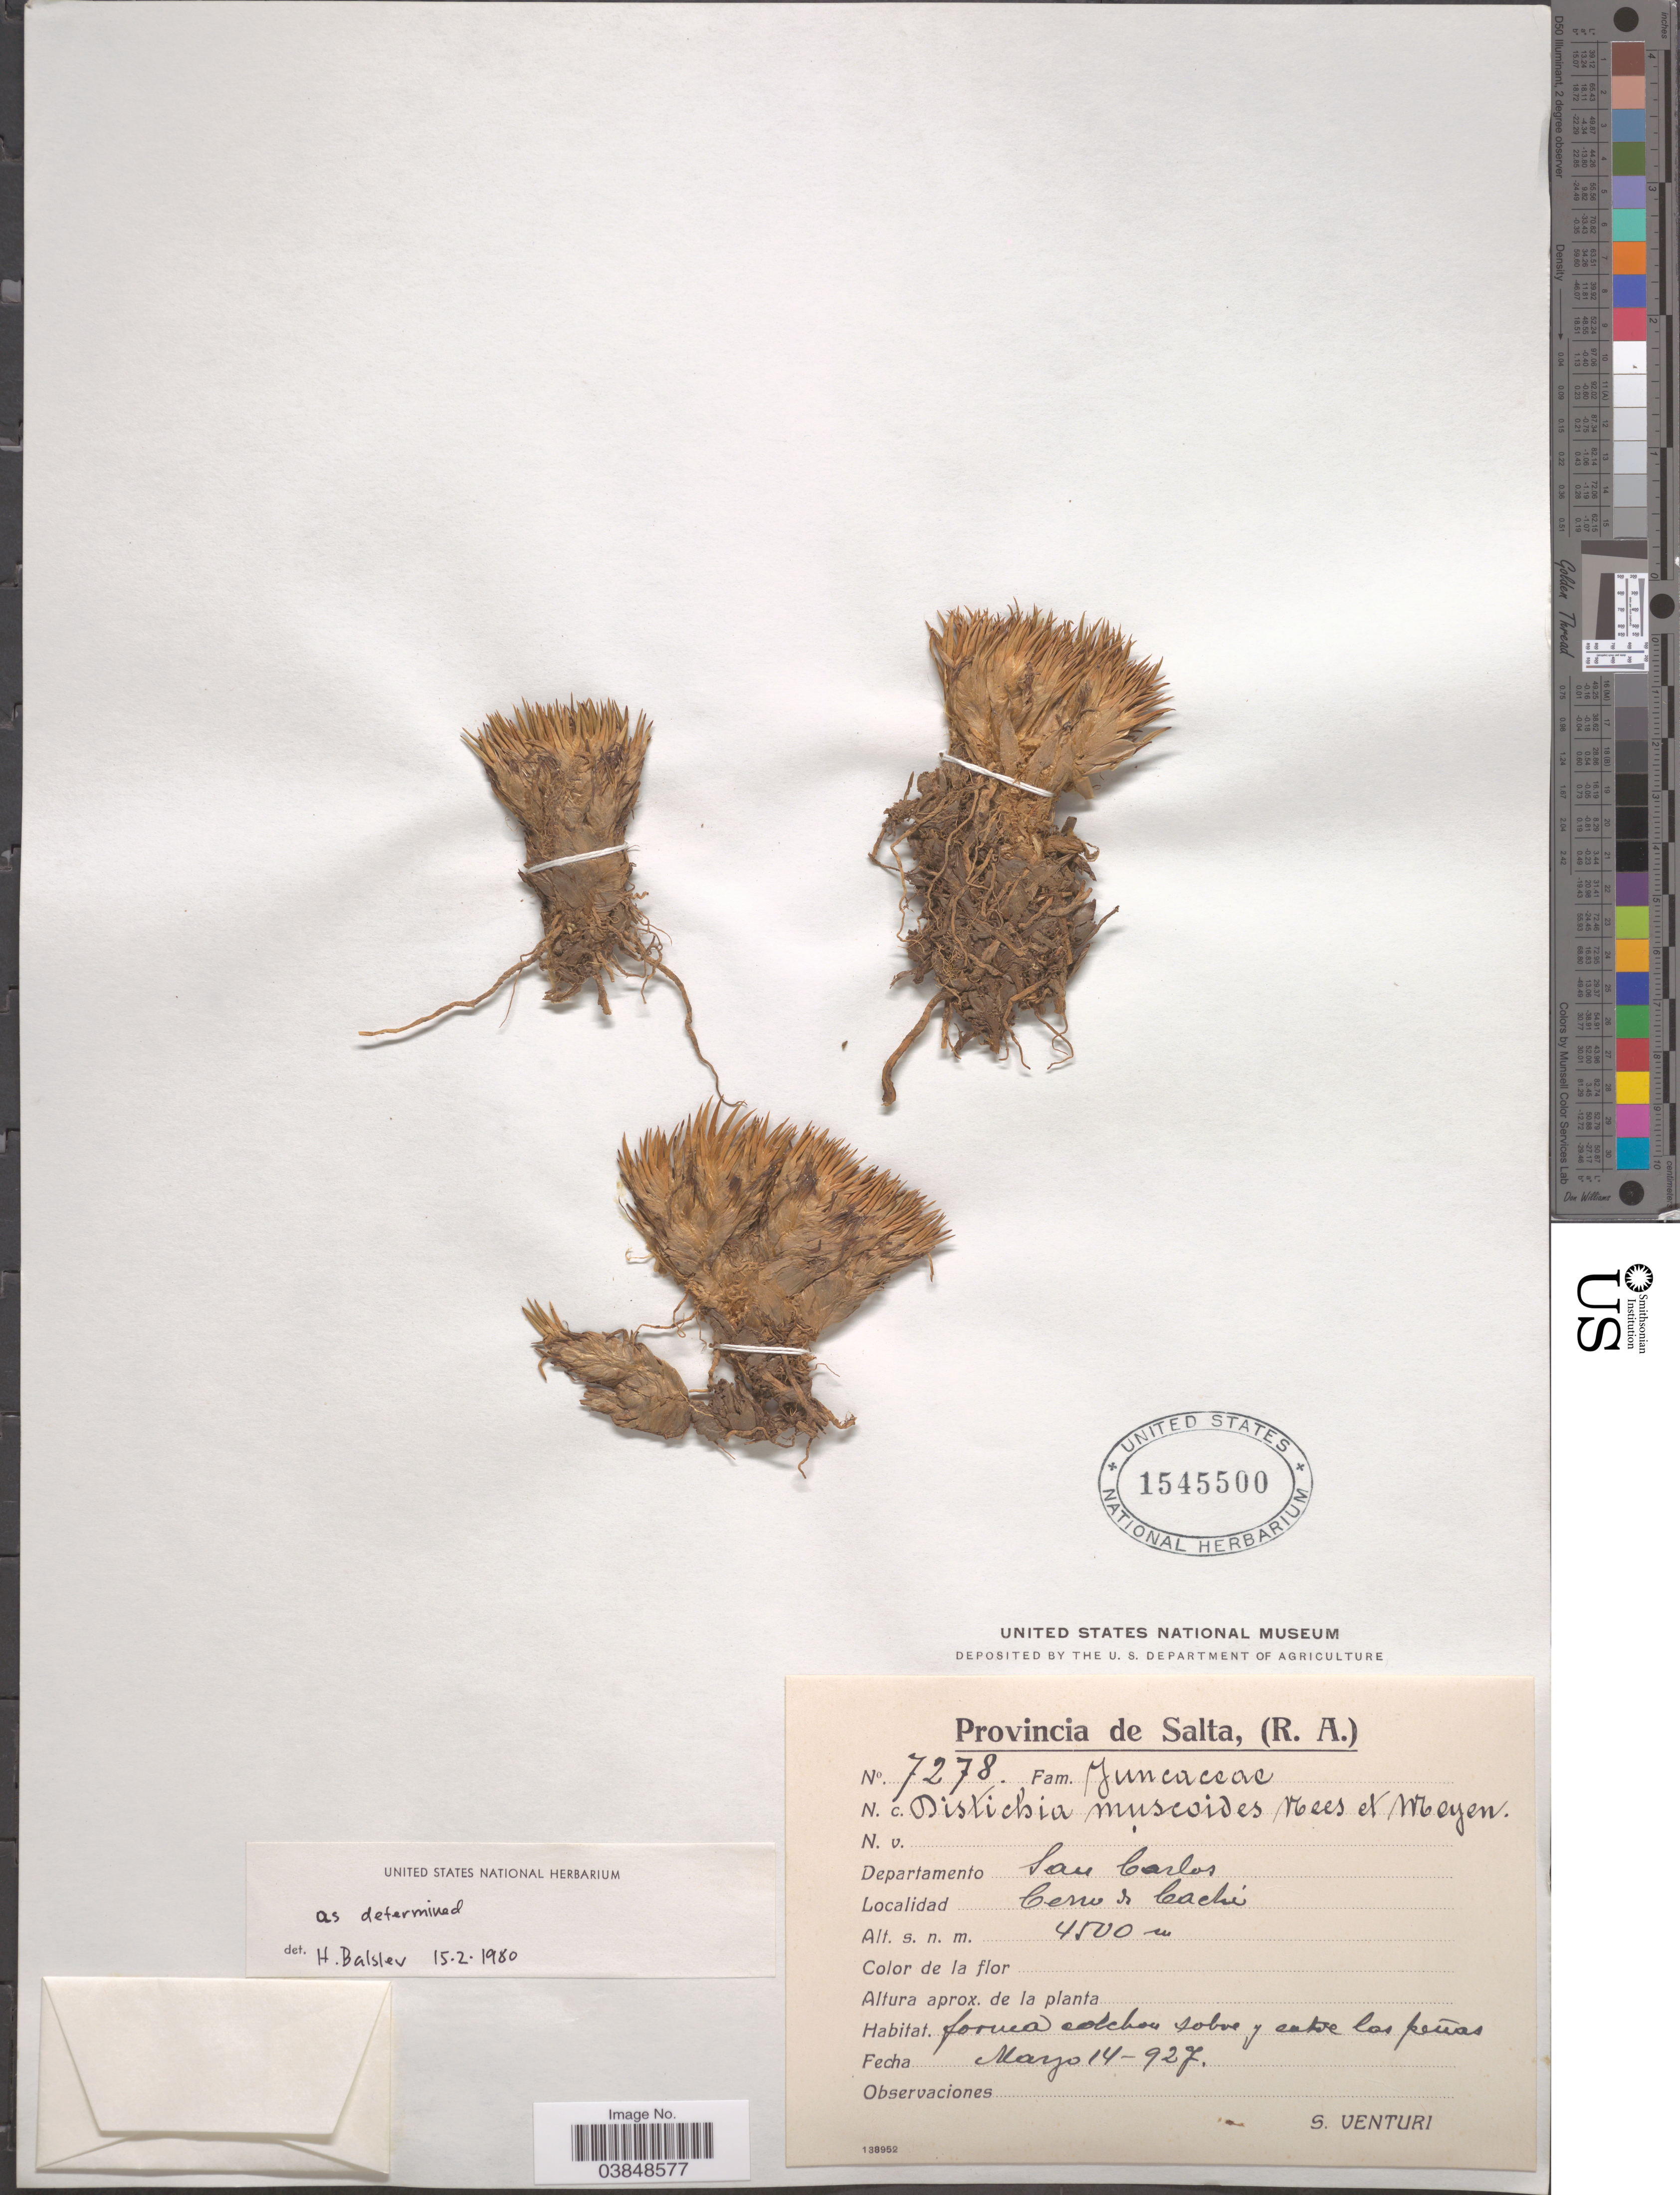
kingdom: Plantae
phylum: Tracheophyta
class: Liliopsida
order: Poales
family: Juncaceae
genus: Distichia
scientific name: Distichia muscoides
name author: Nees & Meyen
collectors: S. Venturi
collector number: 7278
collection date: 1927-05-14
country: Argentina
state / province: Salta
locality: Departamento San Carlos. Cerro de Cachi.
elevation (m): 4500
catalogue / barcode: US 1545500